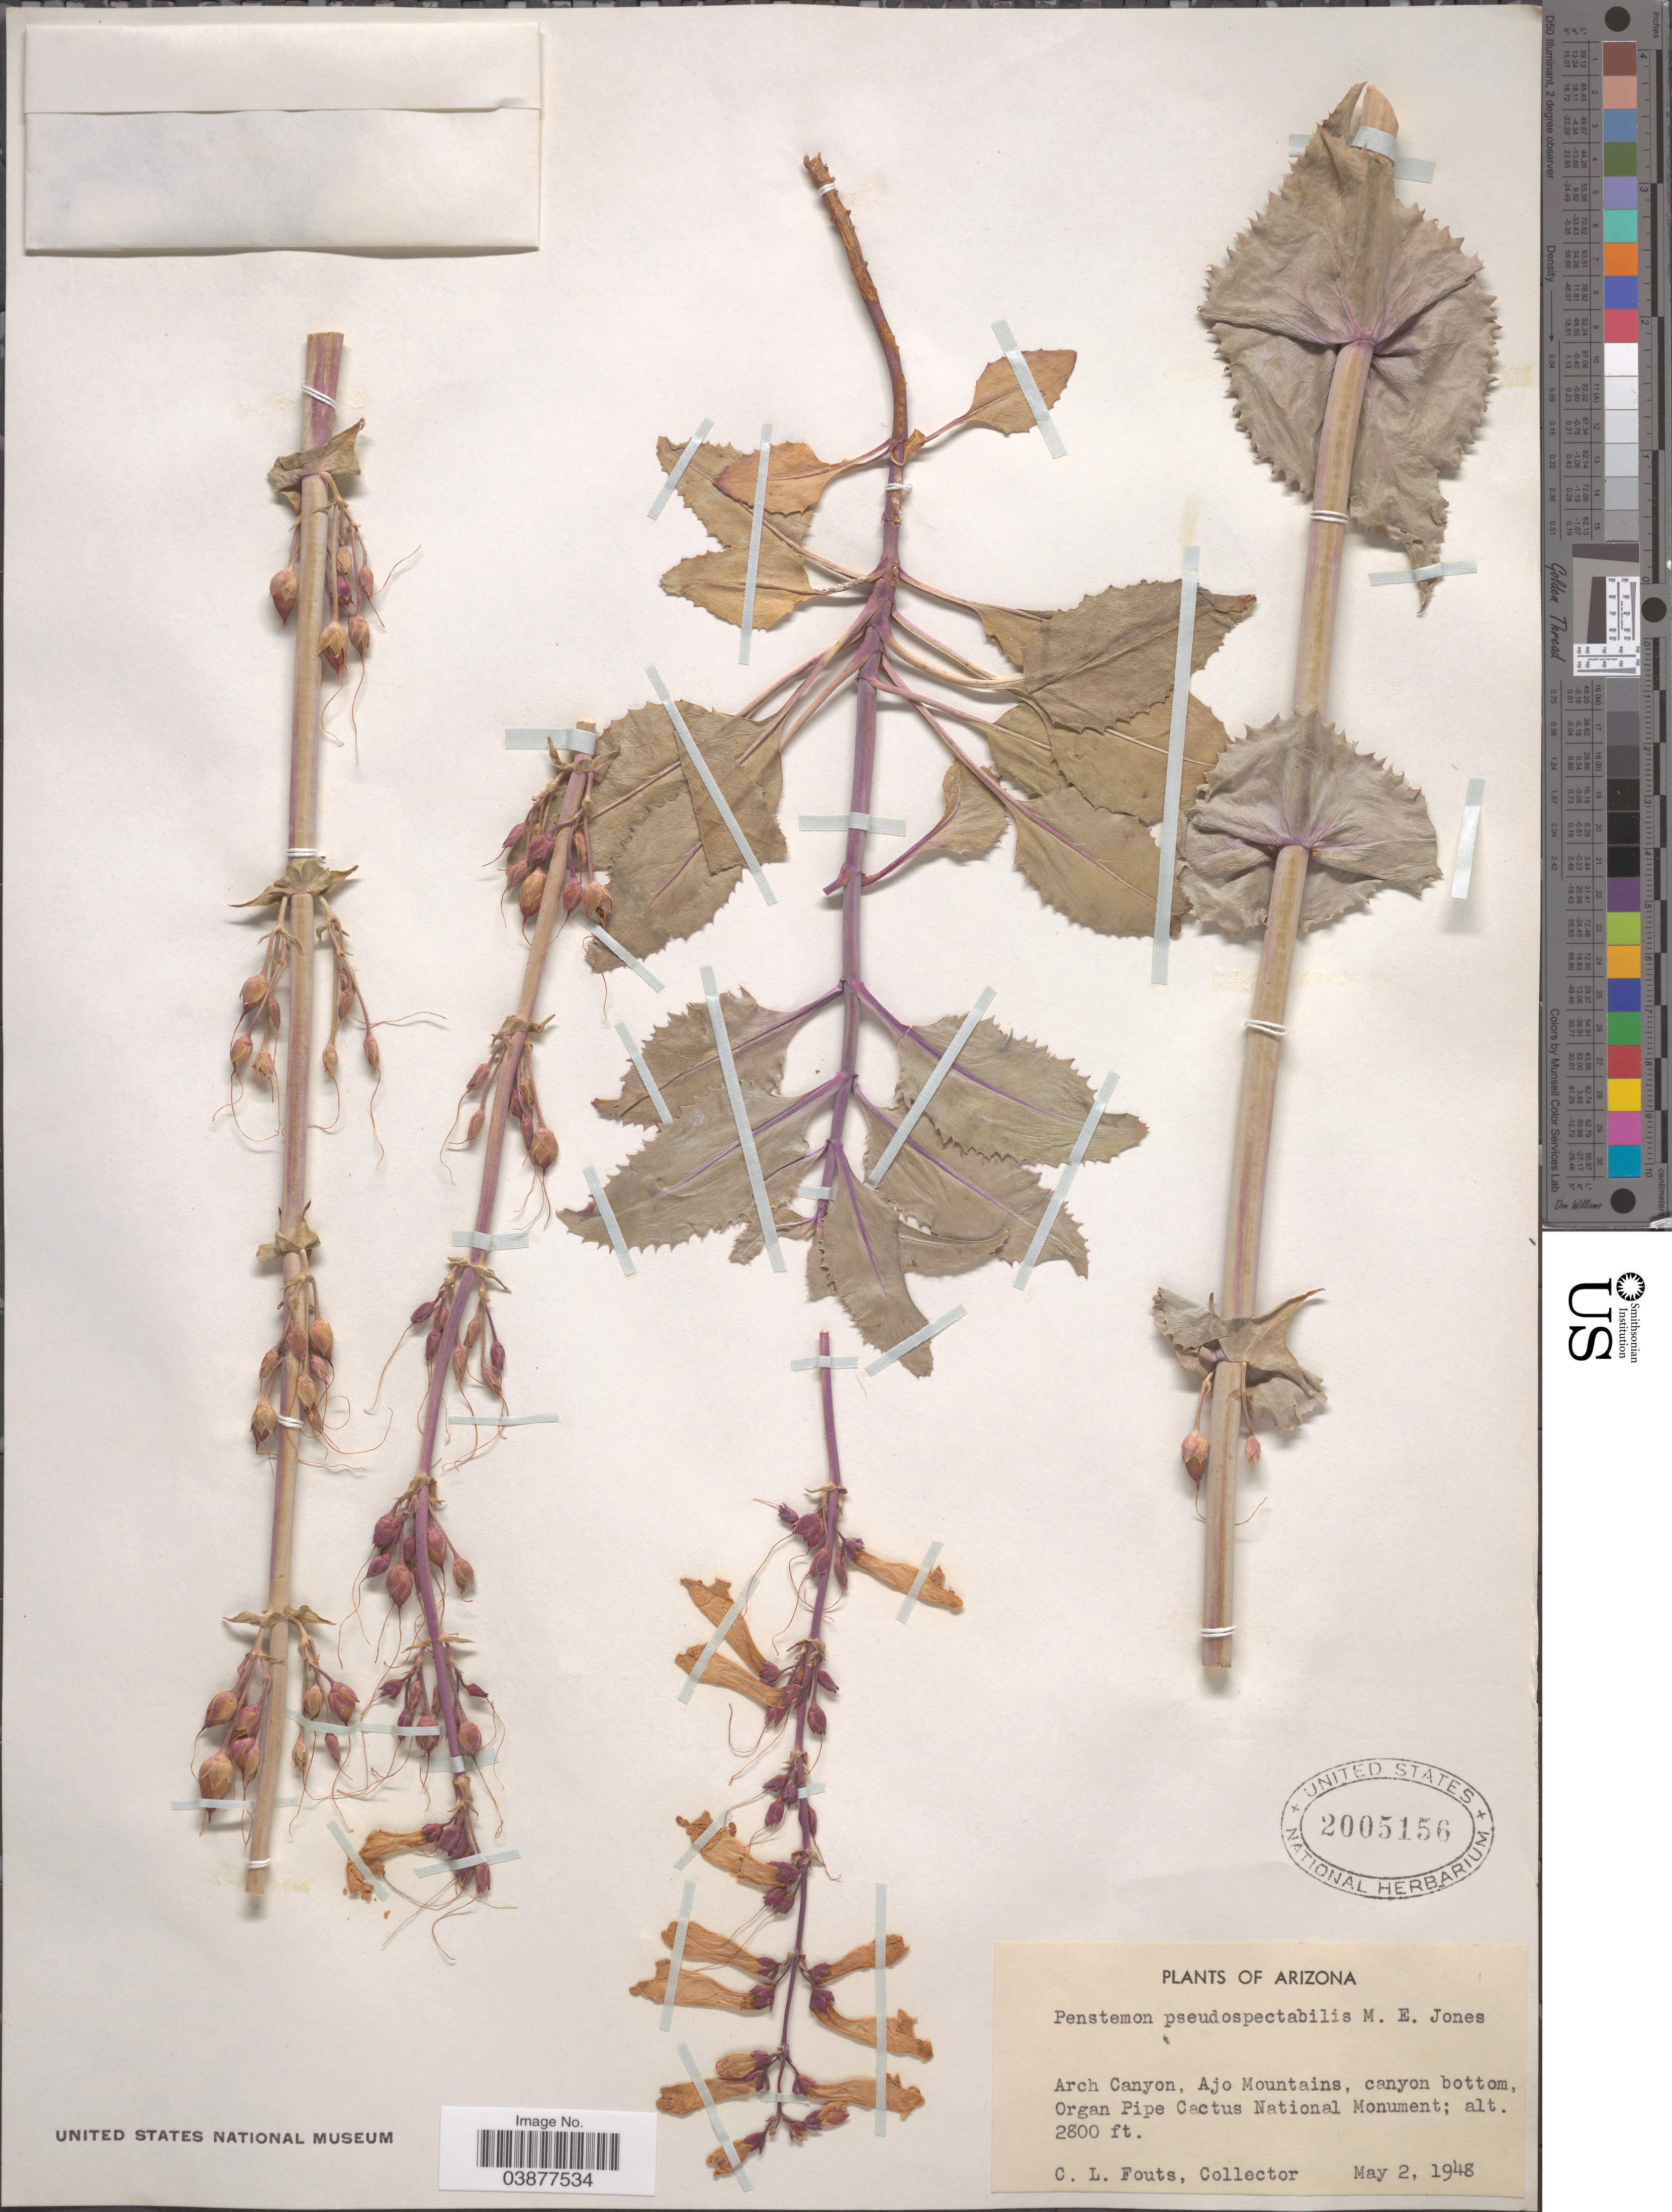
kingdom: Plantae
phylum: Tracheophyta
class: Magnoliopsida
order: Lamiales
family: Plantaginaceae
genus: Penstemon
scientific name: Penstemon pseudospectabilis var. connatifolius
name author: (A. Nelson) D.D. Keck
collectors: C. Fouts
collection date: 1948-05-02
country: United States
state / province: Arizona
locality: Arch Canyon, Ajo Mountains, canyon bottom, Organ Pipe Cactus National Monument.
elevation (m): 853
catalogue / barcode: US 2005156